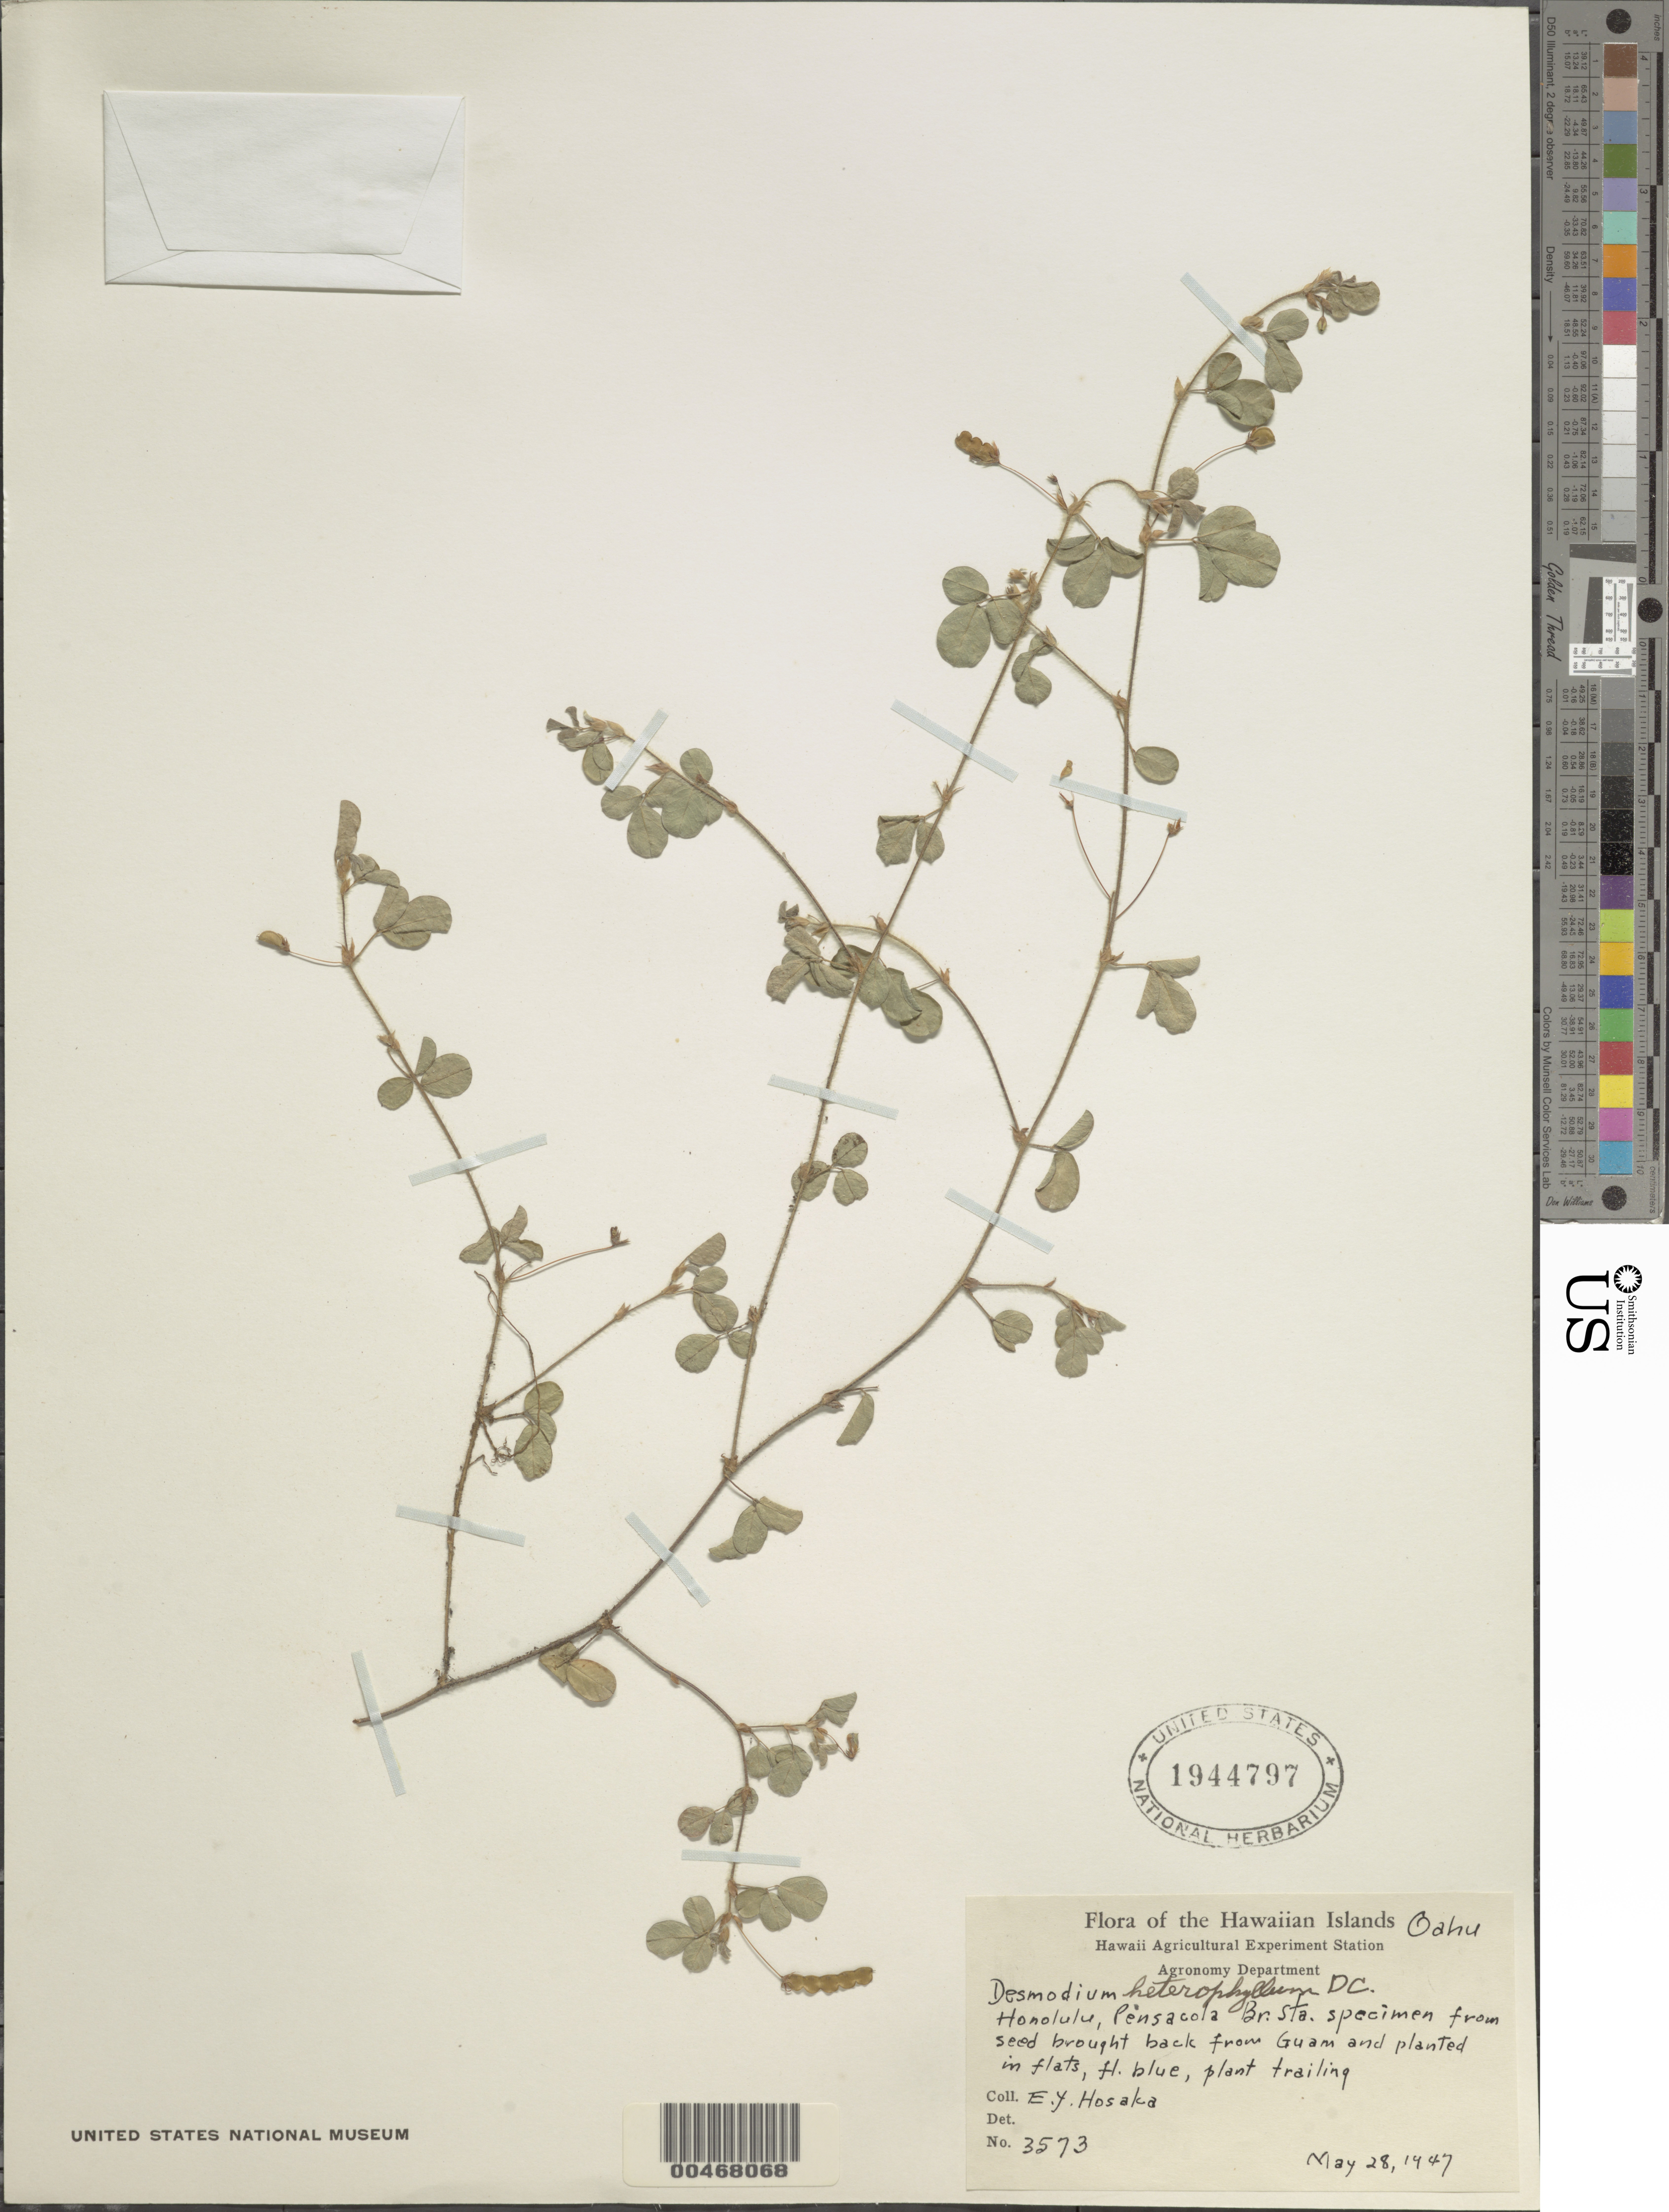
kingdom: Plantae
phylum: Tracheophyta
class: Magnoliopsida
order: Fabales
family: Fabaceae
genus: Grona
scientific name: Grona heterophylla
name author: (Willd.) H. Ohashi & K. Ohashi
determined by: Wagner, W. L., (BOT), Smithsonian Institution - National Museum of Natural History (UNITED STATES)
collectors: E. Y. Hosaka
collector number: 3573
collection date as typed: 28 May 1947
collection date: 1947-05-28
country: United States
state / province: Hawaii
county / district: Honolulu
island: Oahu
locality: Honolulu, Pensacola Br. Sta. specimen from seed brought back from Guam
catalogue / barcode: US 1944797